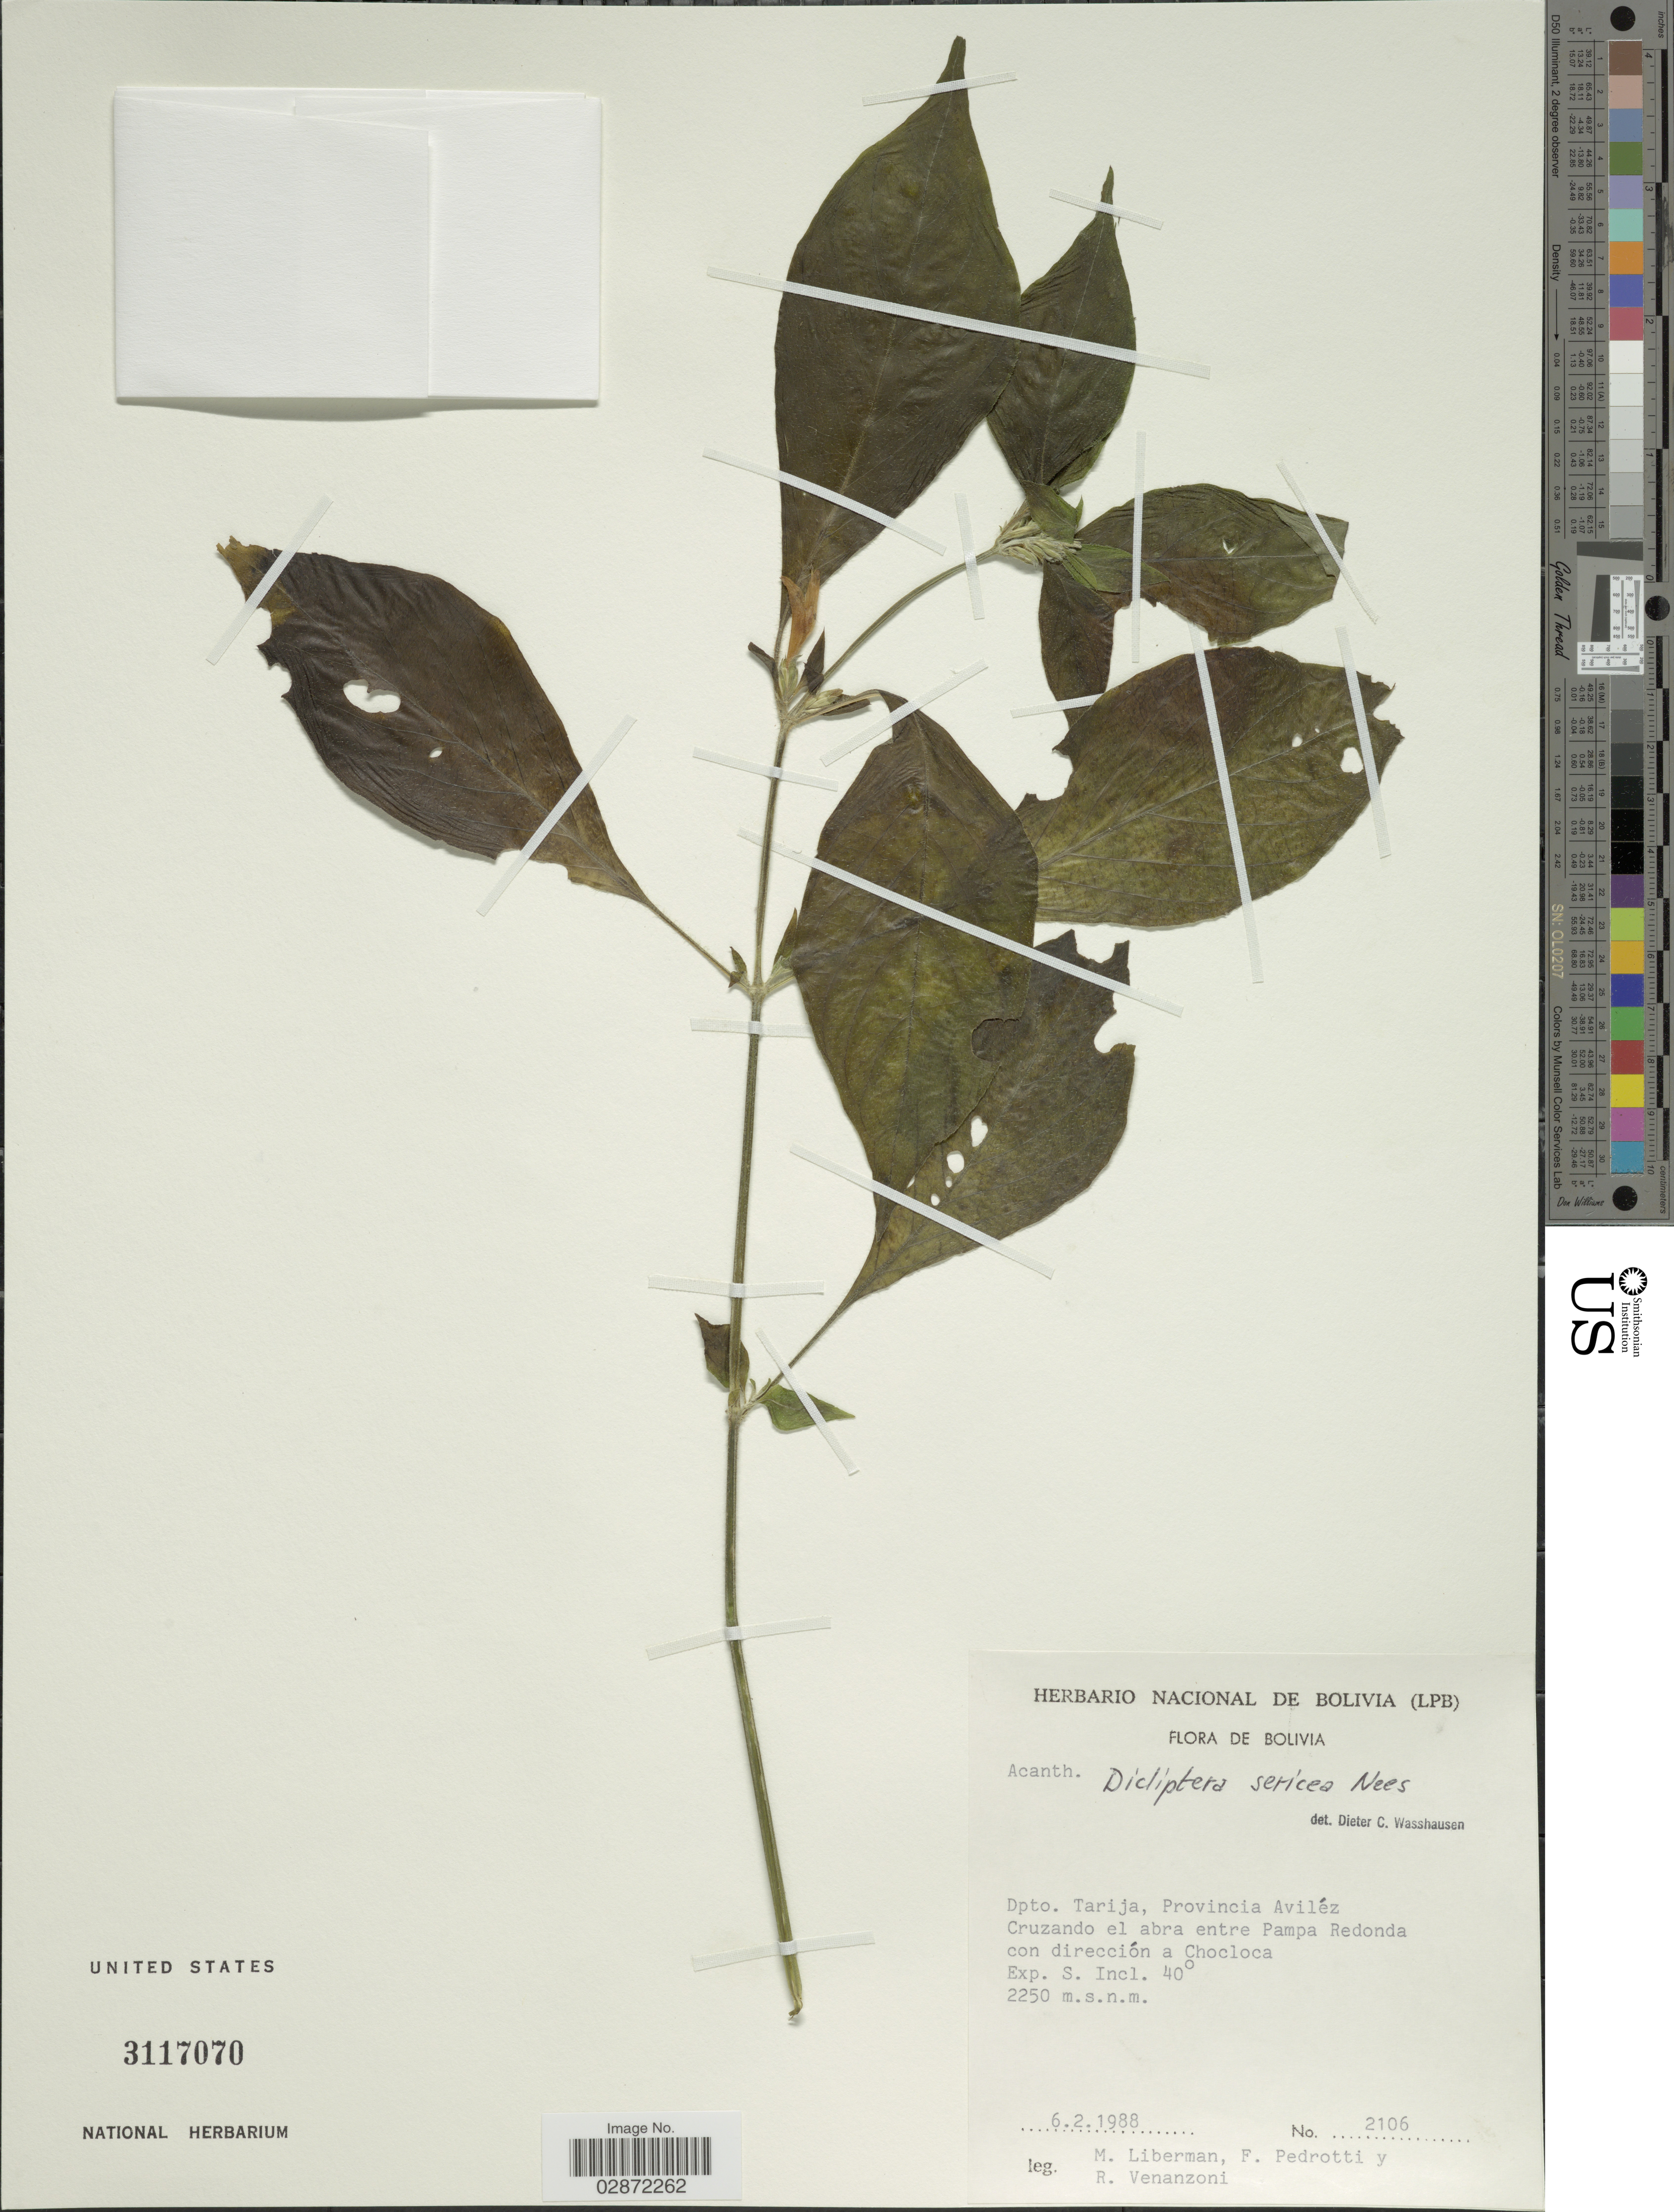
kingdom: Plantae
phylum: Tracheophyta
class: Magnoliopsida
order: Lamiales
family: Acanthaceae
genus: Dicliptera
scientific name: Dicliptera squarrosa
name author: Nees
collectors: M. Liberman, F. Pedrotti & R. Venanzoni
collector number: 2106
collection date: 1988-02-06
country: Bolivia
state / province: Tarija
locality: Provincia Aviléz. Cruzando el abra entre Pampa Redonda con dirección a Chocloca.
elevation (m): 2250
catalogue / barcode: US 3117070